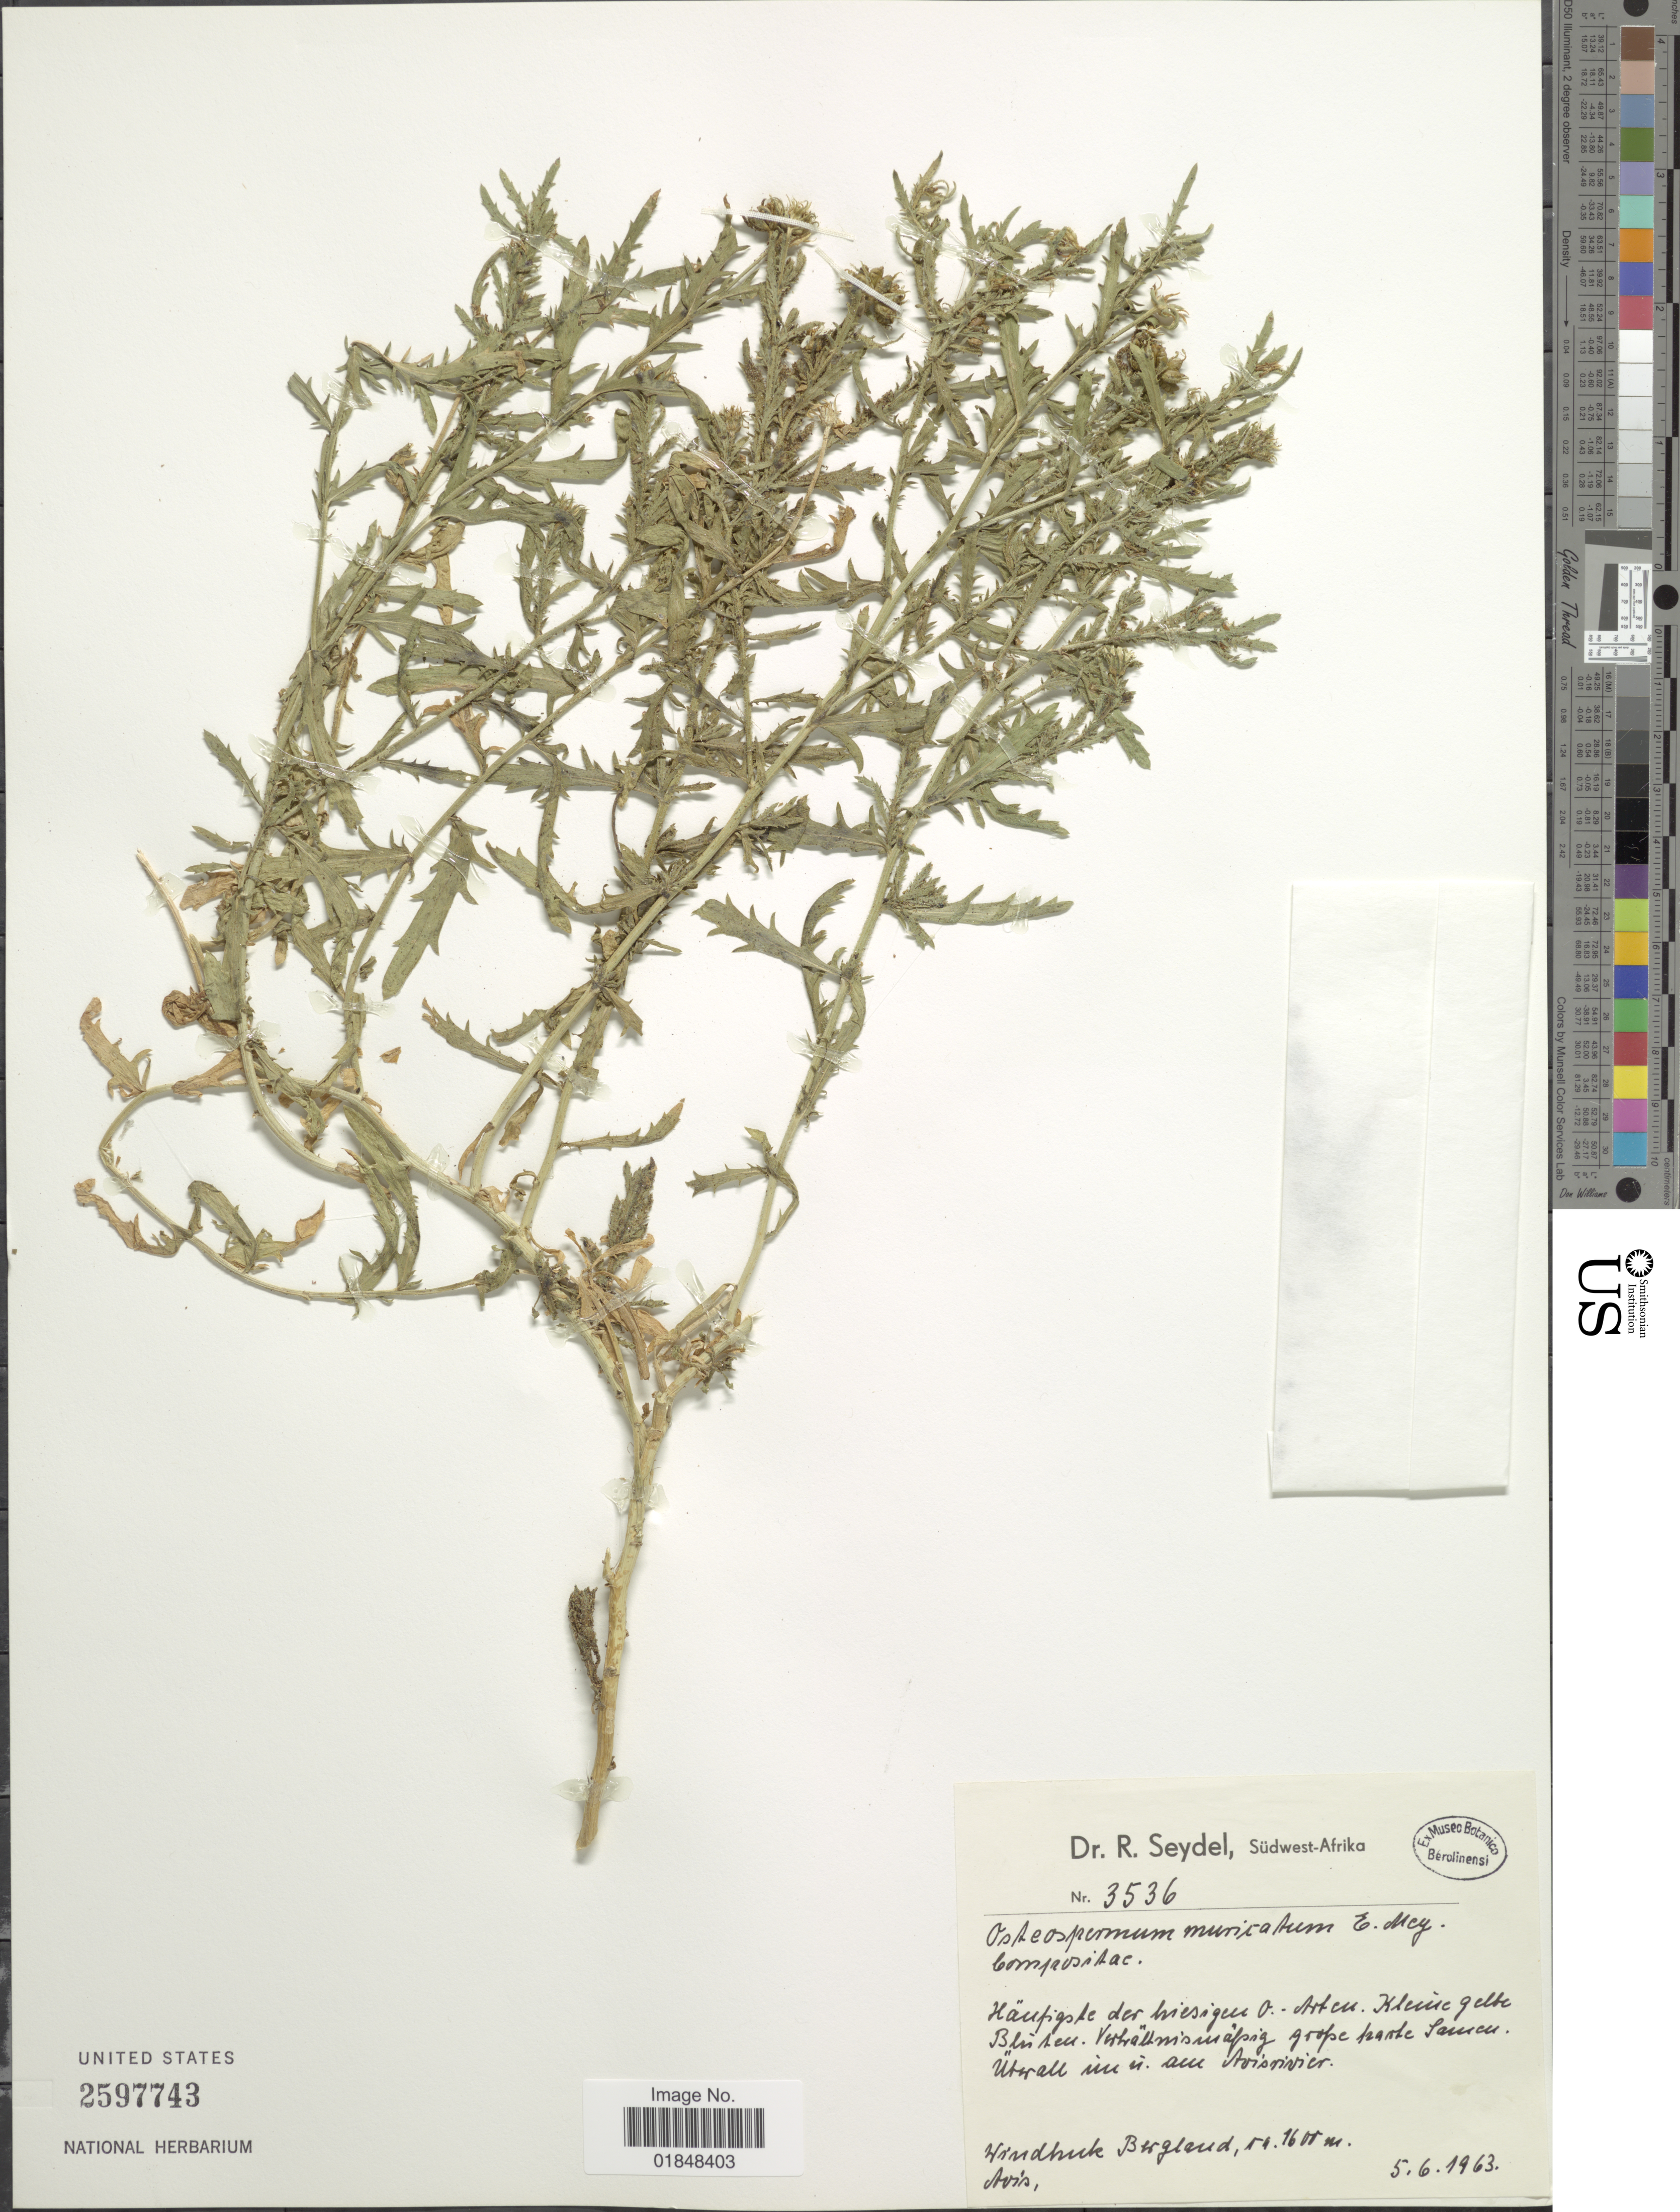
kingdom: Plantae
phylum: Tracheophyta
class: Magnoliopsida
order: Asterales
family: Asteraceae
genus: Osteospermum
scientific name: Osteospermum muricatum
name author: E. Mey.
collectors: R. Seydel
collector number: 3536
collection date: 1963-06-05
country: Namibia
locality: Sudwest-Africa. Winhuk bergland, Avis.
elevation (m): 1600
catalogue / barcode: US 2597743